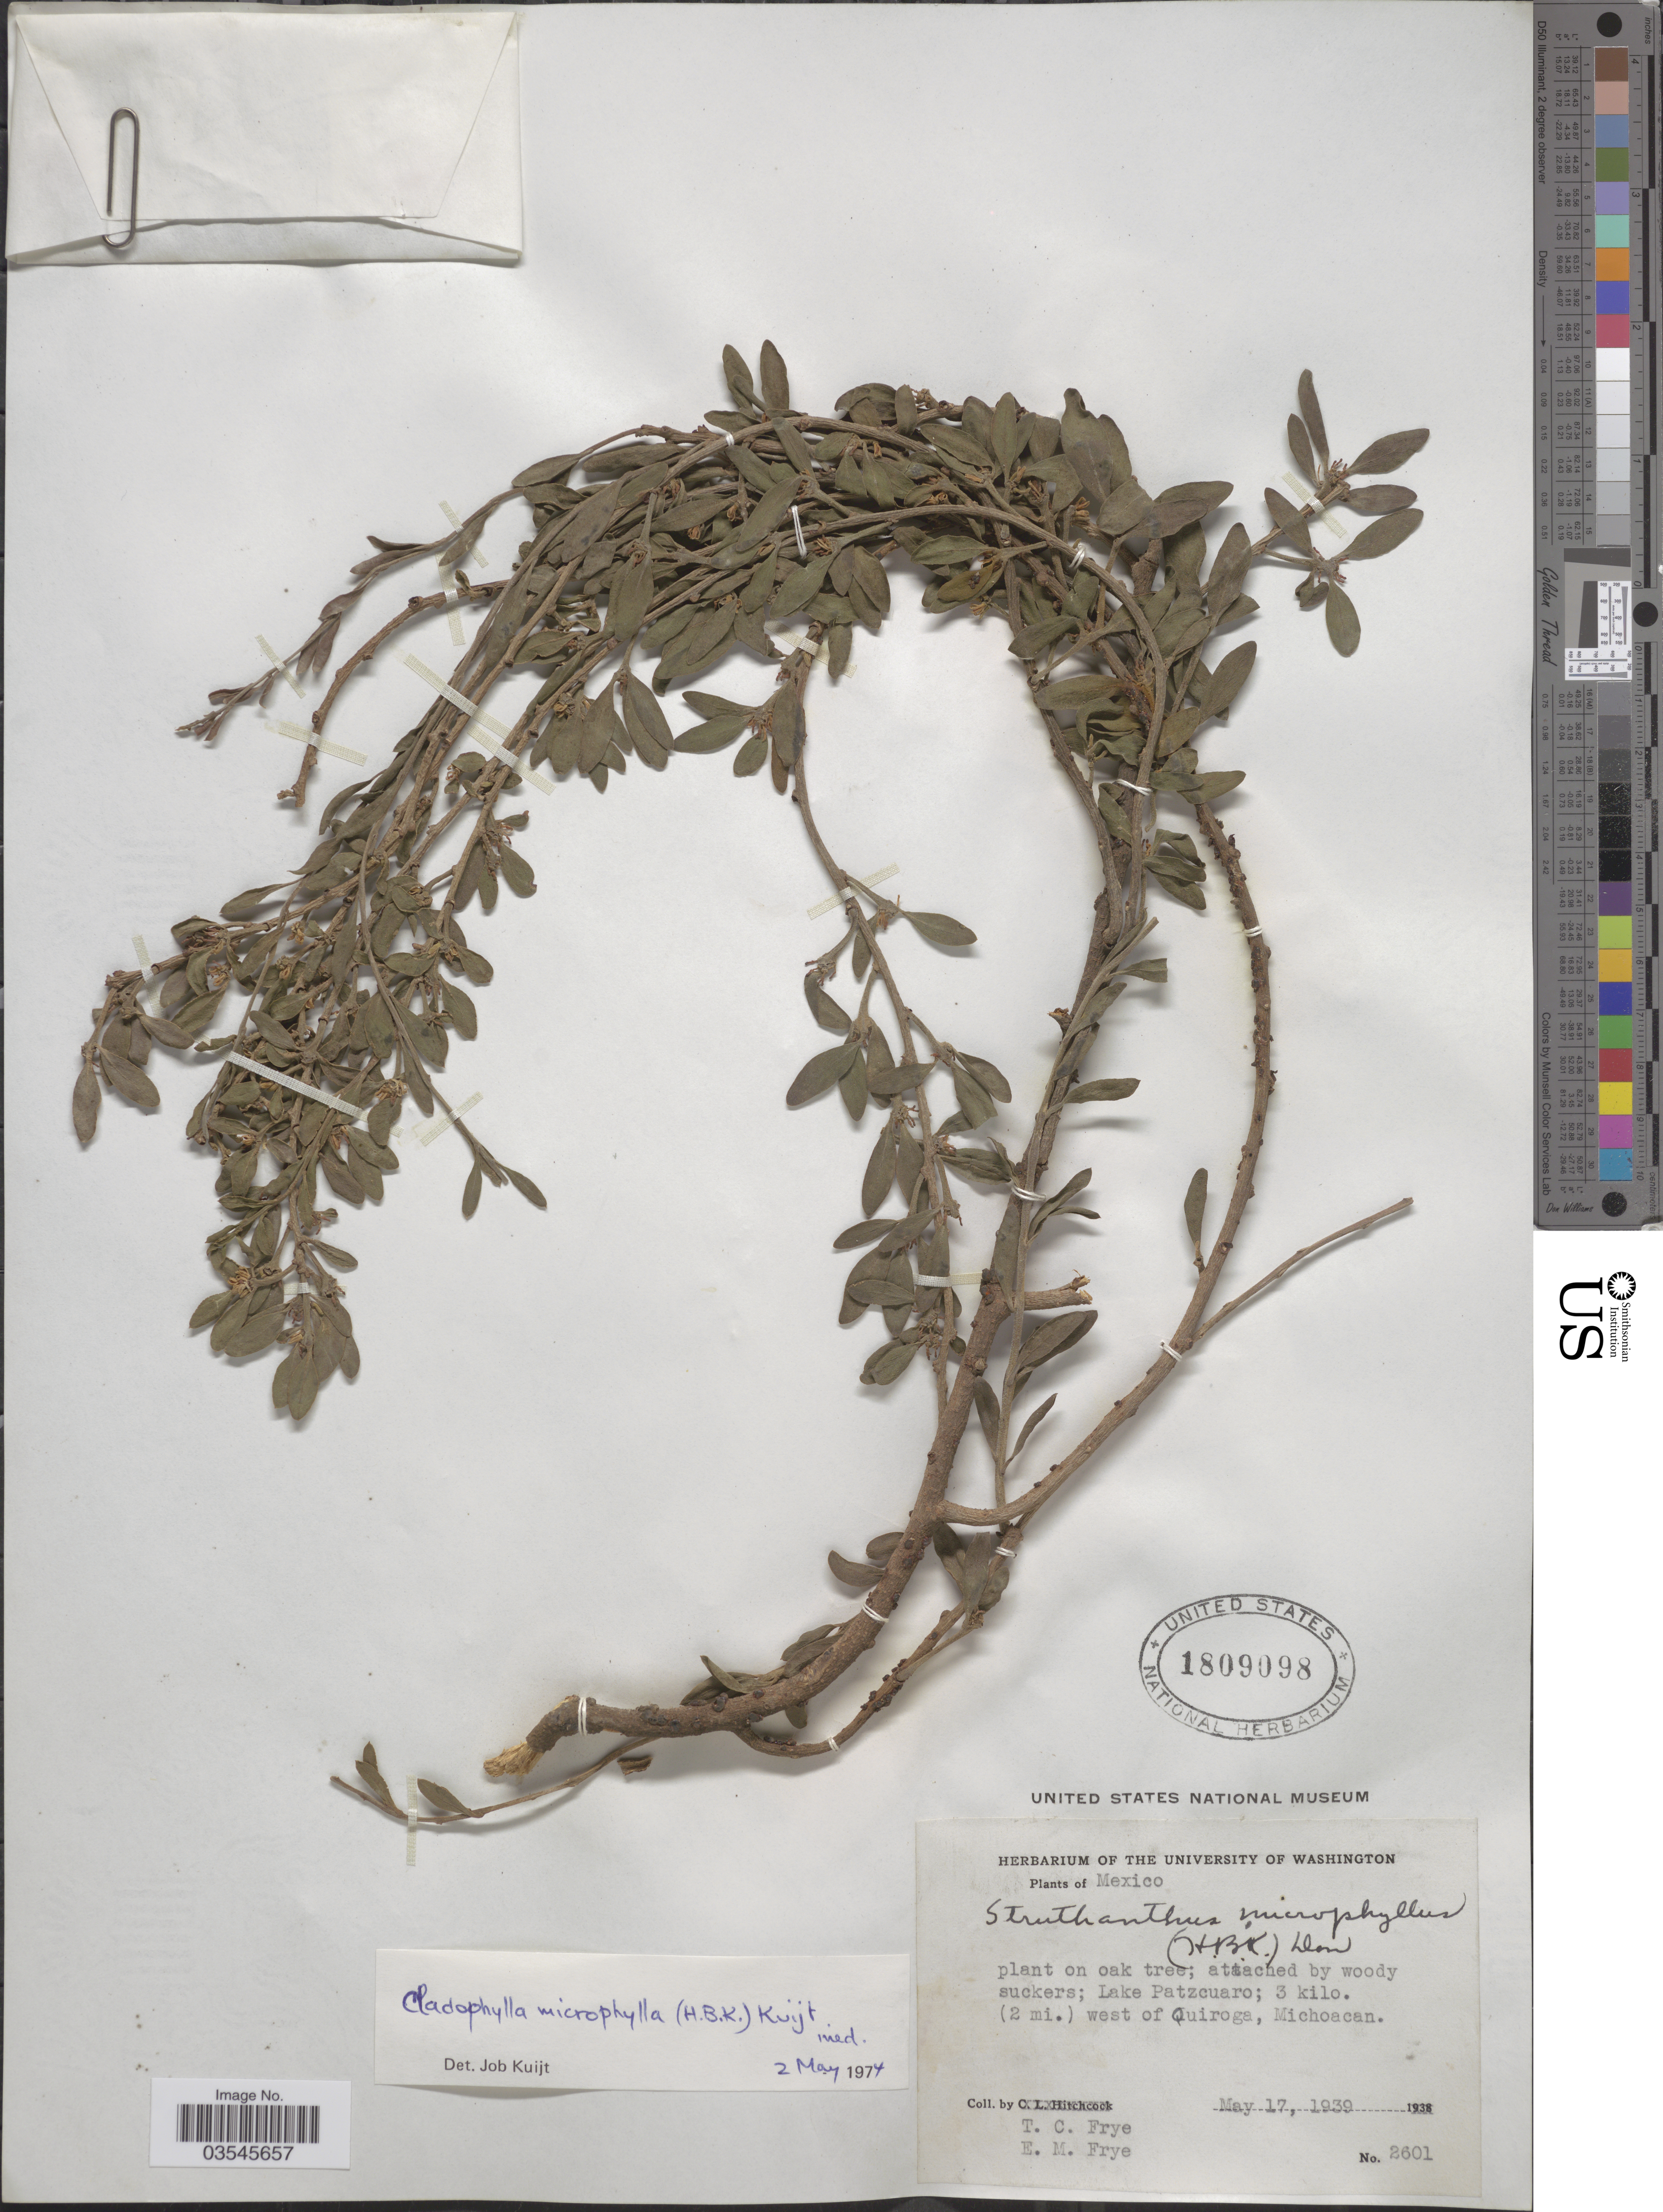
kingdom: Plantae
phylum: Tracheophyta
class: Magnoliopsida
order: Santalales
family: Loranthaceae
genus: Cladocolea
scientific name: Cladocolea microphylla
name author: (Kunth) Kuijt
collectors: T. C. Frye & E. Frye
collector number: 2601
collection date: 1939-05-17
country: Mexico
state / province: Michoacán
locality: Lake Patzcuaro; 3 kilo. (2 mi.) west of Quiroga.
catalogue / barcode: US 1809098